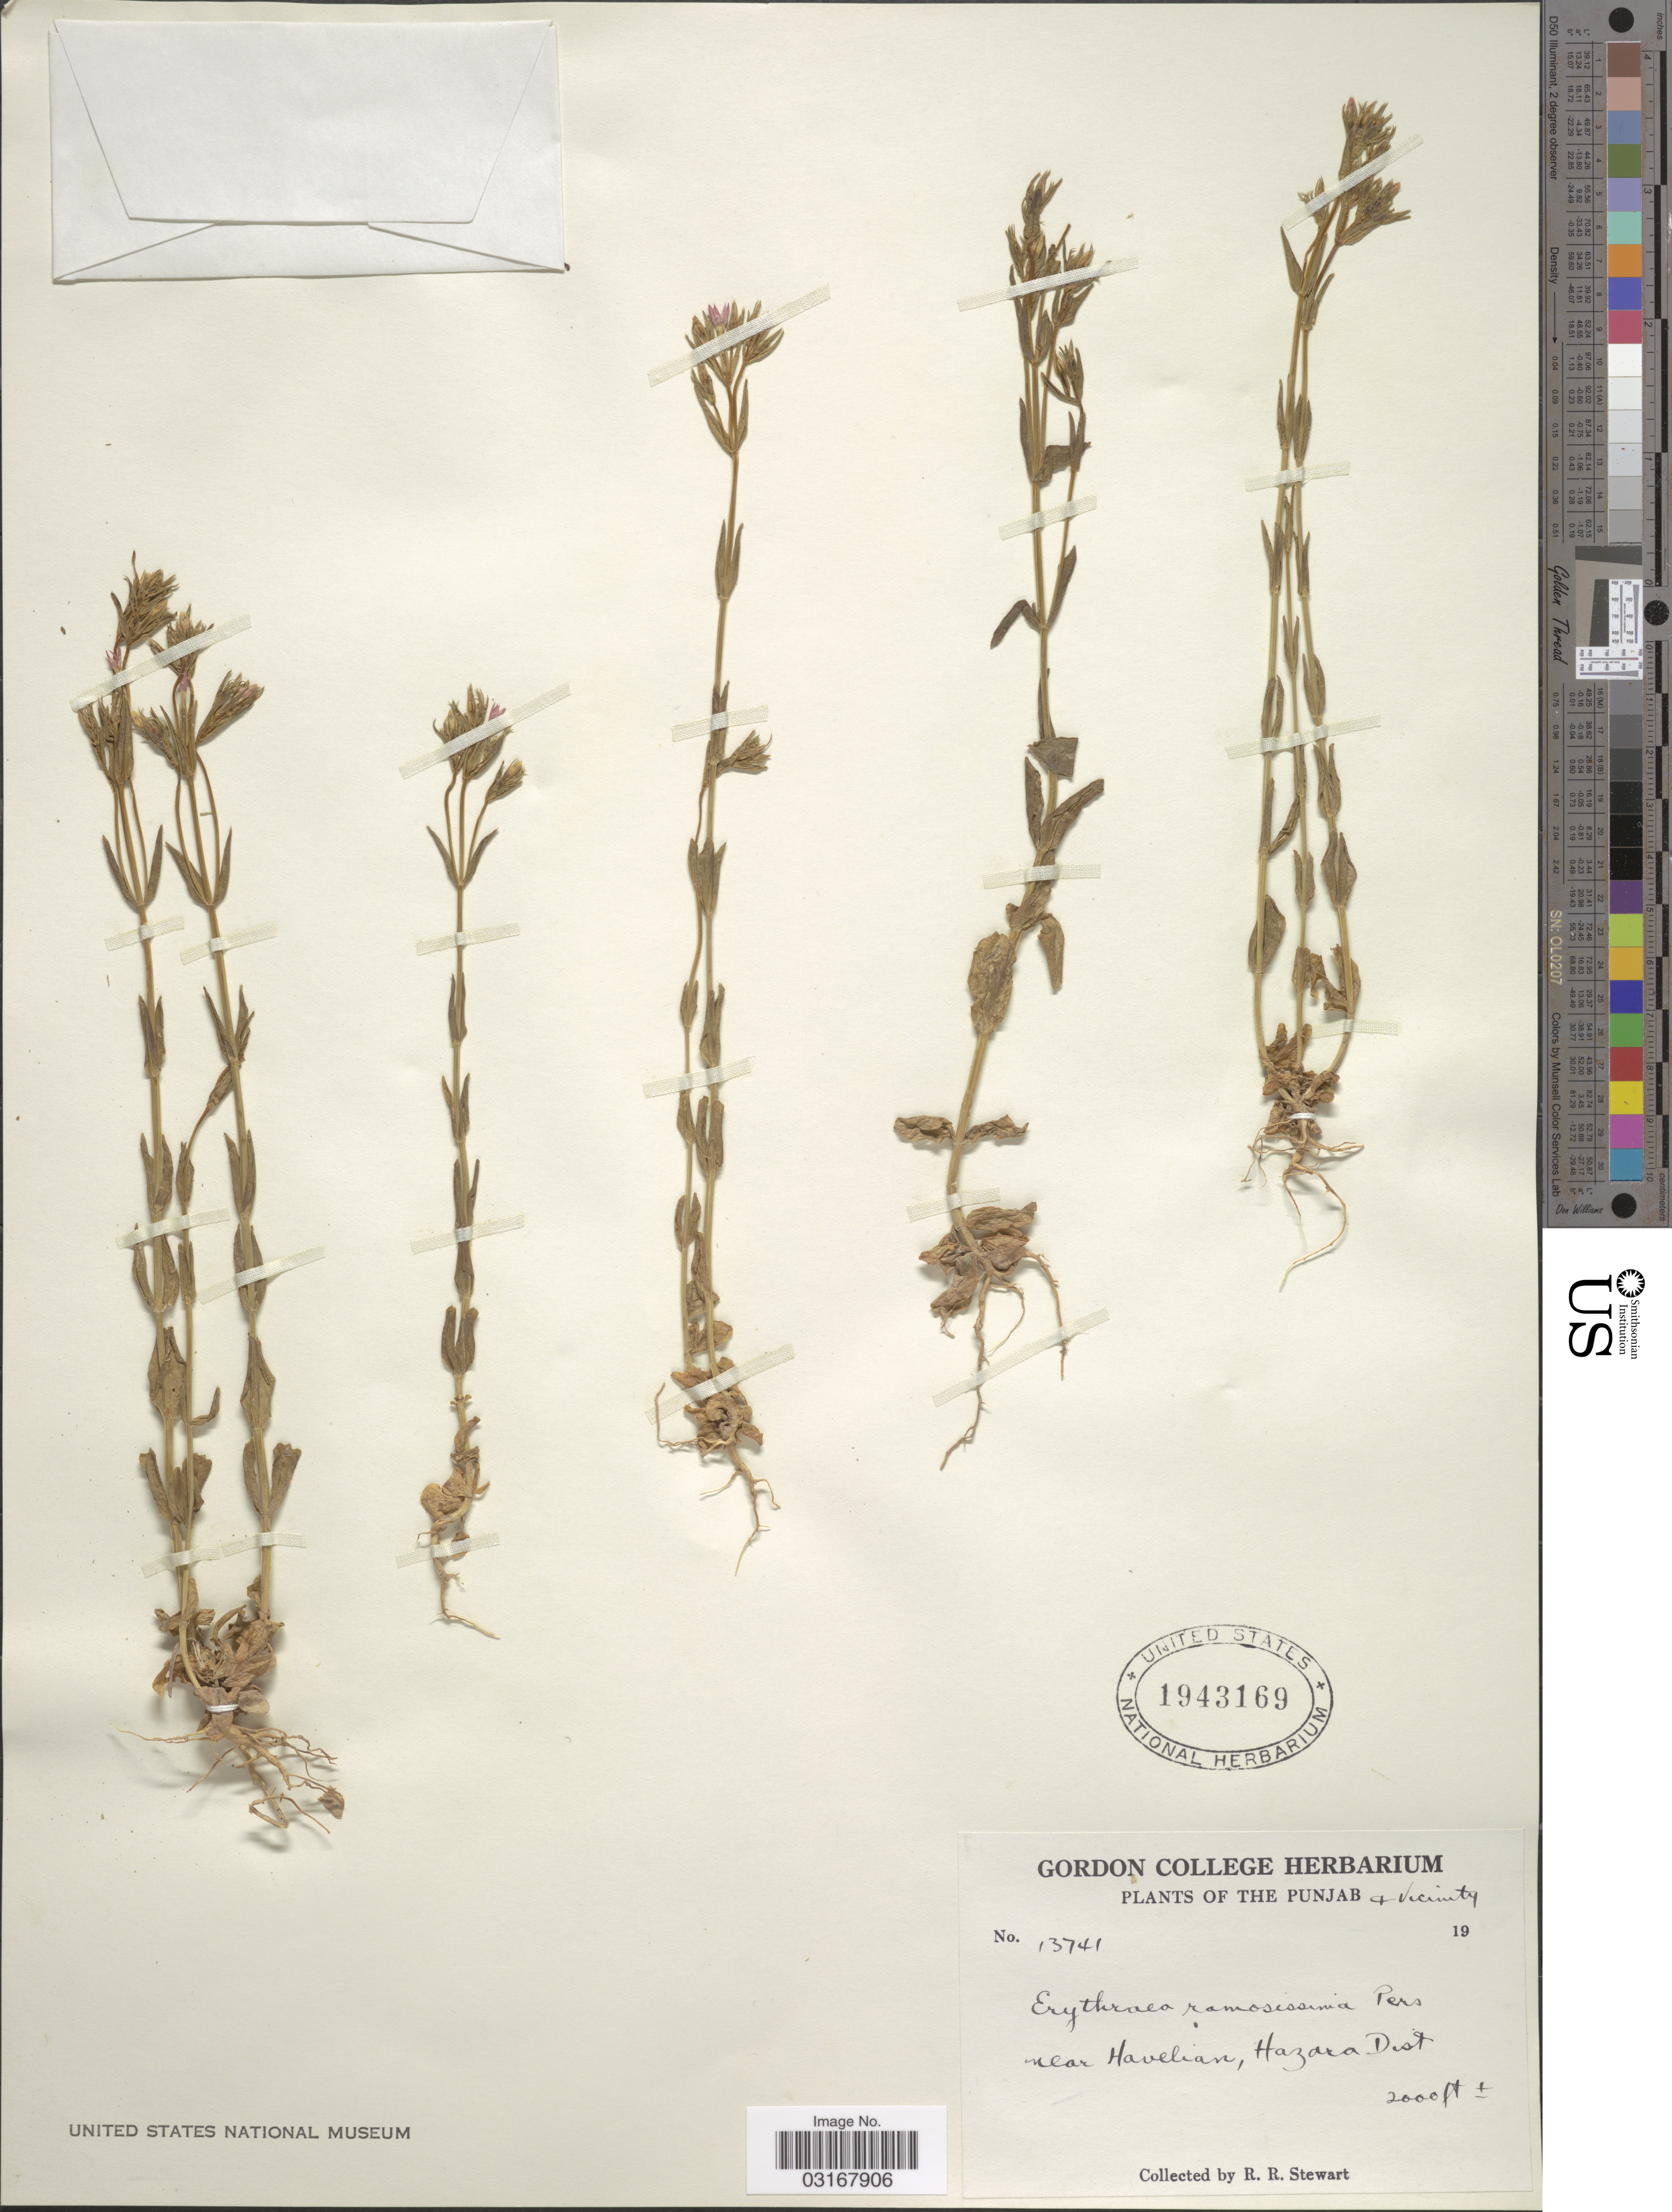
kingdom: Plantae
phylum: Tracheophyta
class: Magnoliopsida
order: Gentianales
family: Gentianaceae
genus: Centaurium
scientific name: Centaurium ramosissimum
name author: (Vill.) Druce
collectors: R. Stewart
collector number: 13741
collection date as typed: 19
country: Pakistan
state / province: Khyber Pakhtunkhwa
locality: Punjab & vicinity. Near Havelian, Hazara Dist.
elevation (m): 610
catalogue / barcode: US 1943169